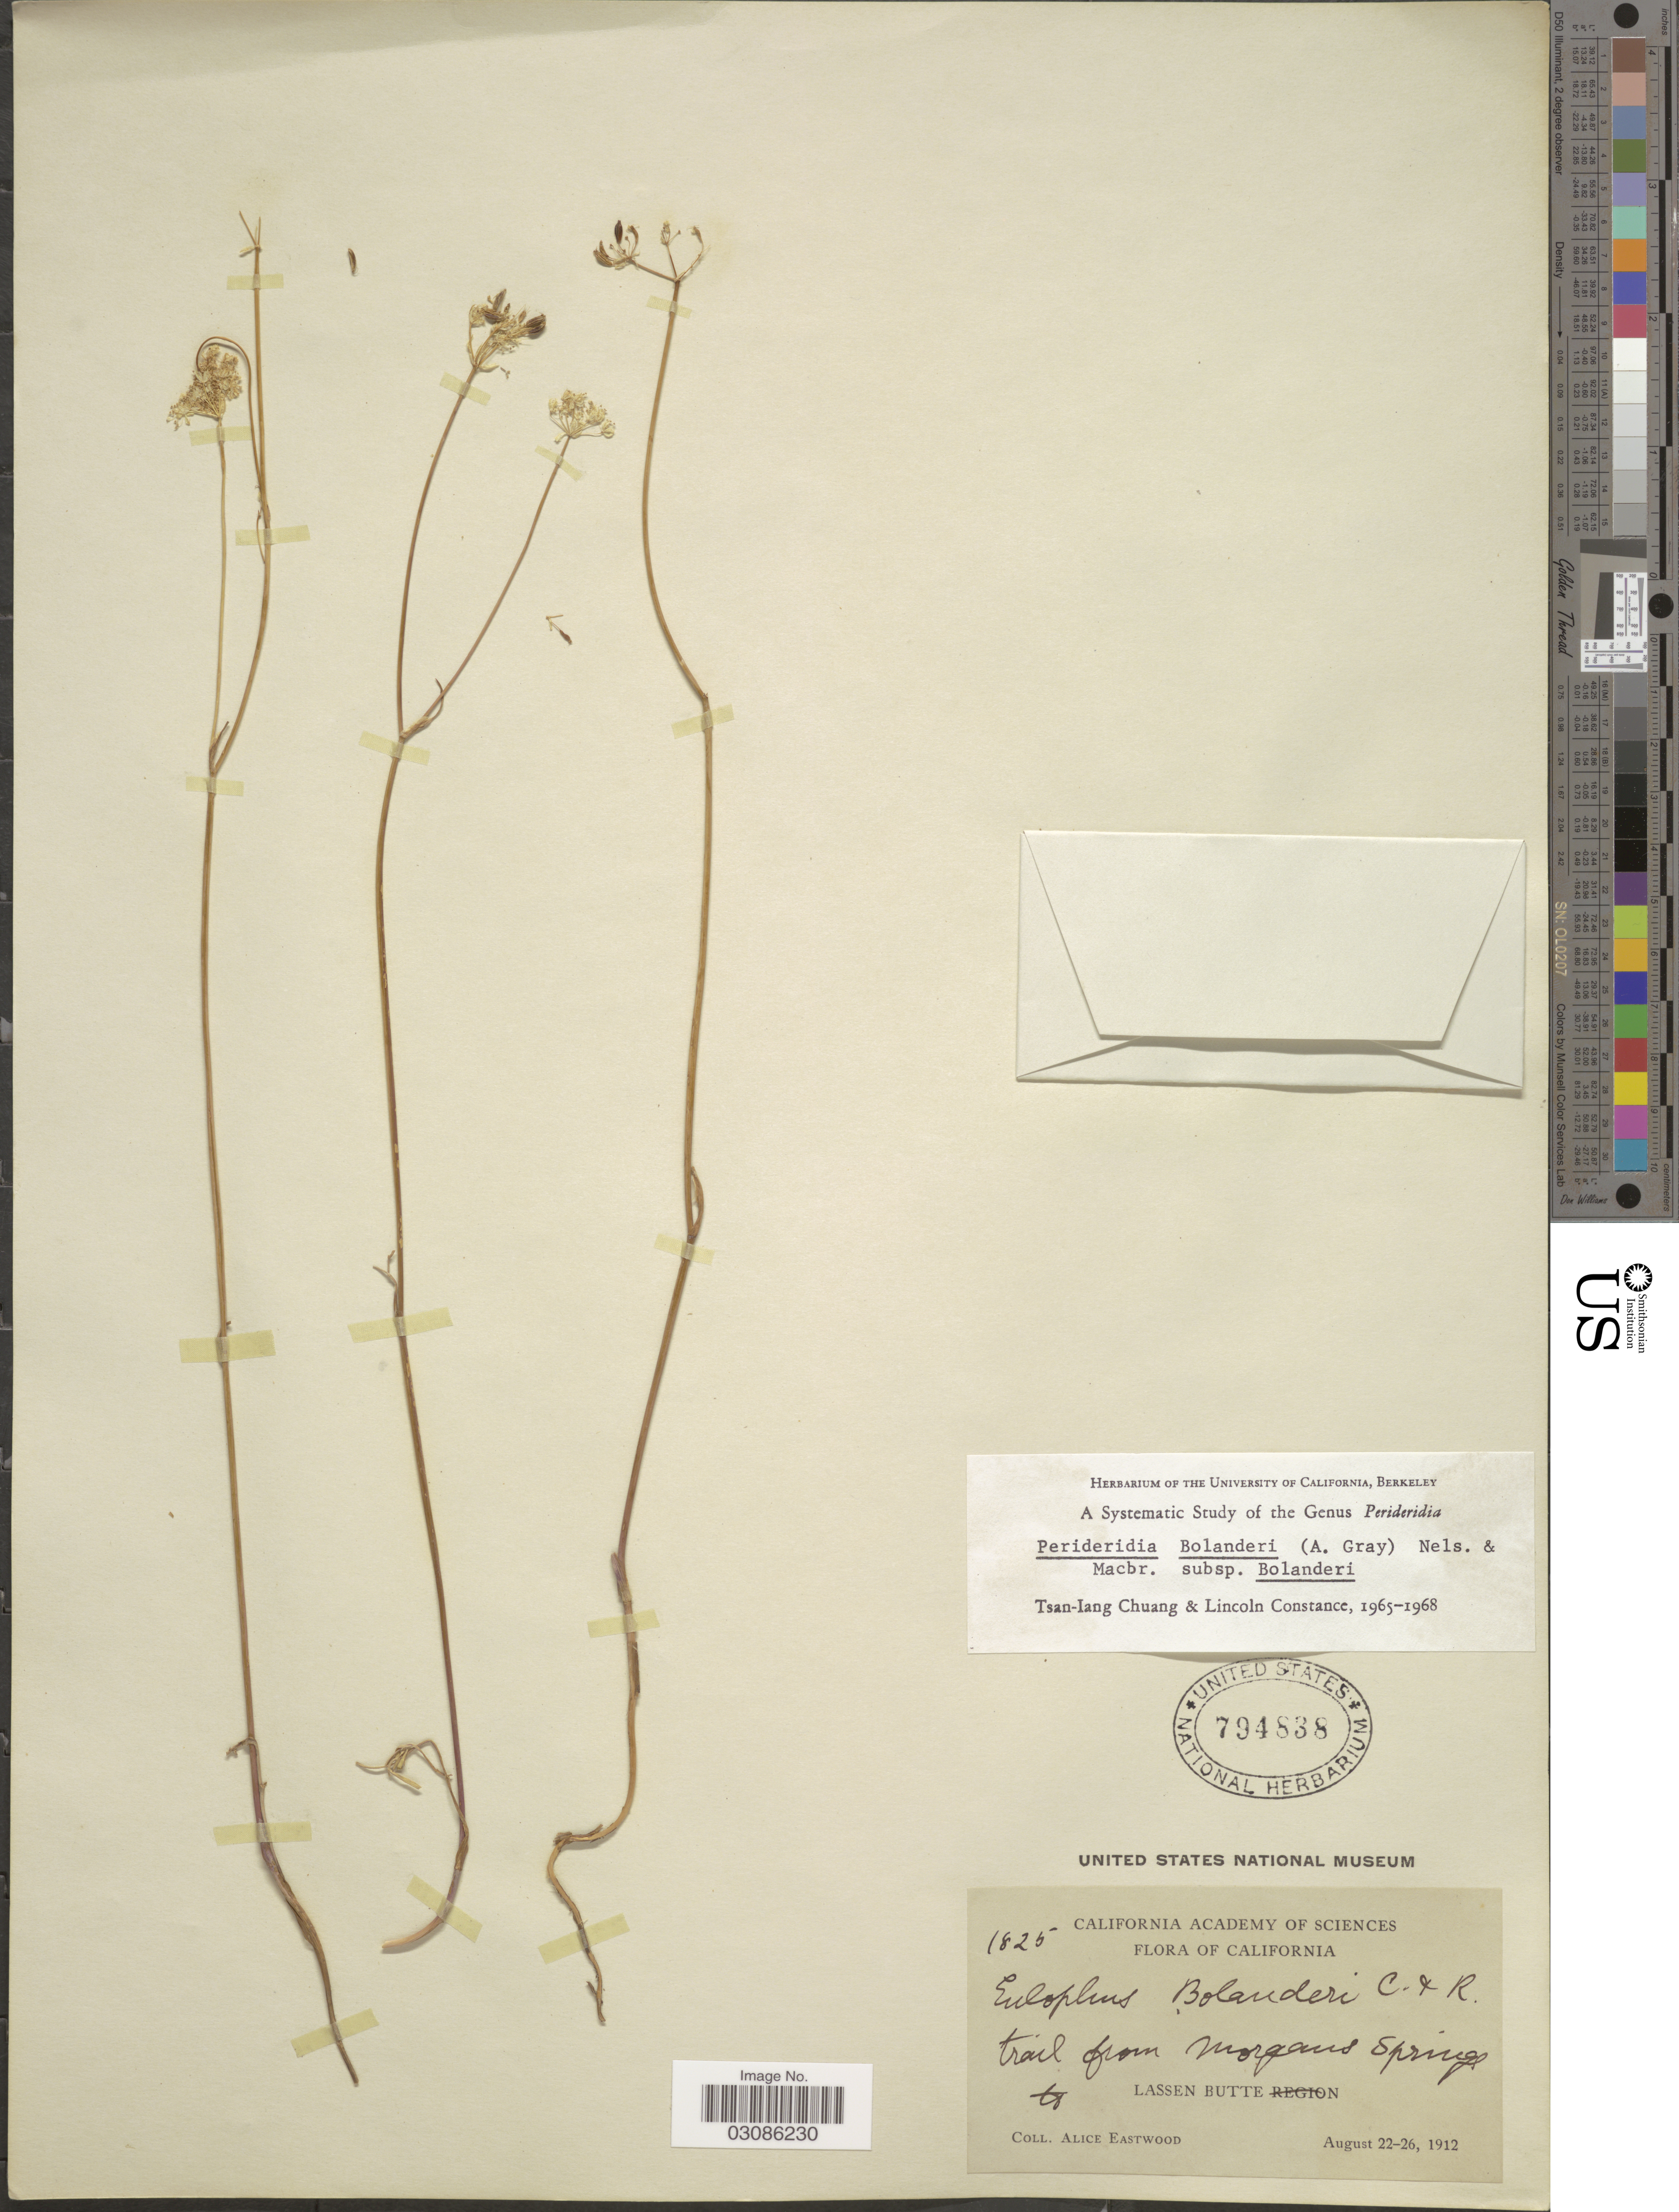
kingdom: Plantae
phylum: Tracheophyta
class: Magnoliopsida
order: Apiales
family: Apiaceae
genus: Perideridia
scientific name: Perideridia bolanderi subsp. bolanderi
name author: (A. Gray) A. Nelson & J.F. Macbr.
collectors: A. Eastwood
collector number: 1825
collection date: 1912-08-22/1912-08-26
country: United States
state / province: California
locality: Trail from Morgans Springs, Lassen Butte.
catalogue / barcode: US 794838